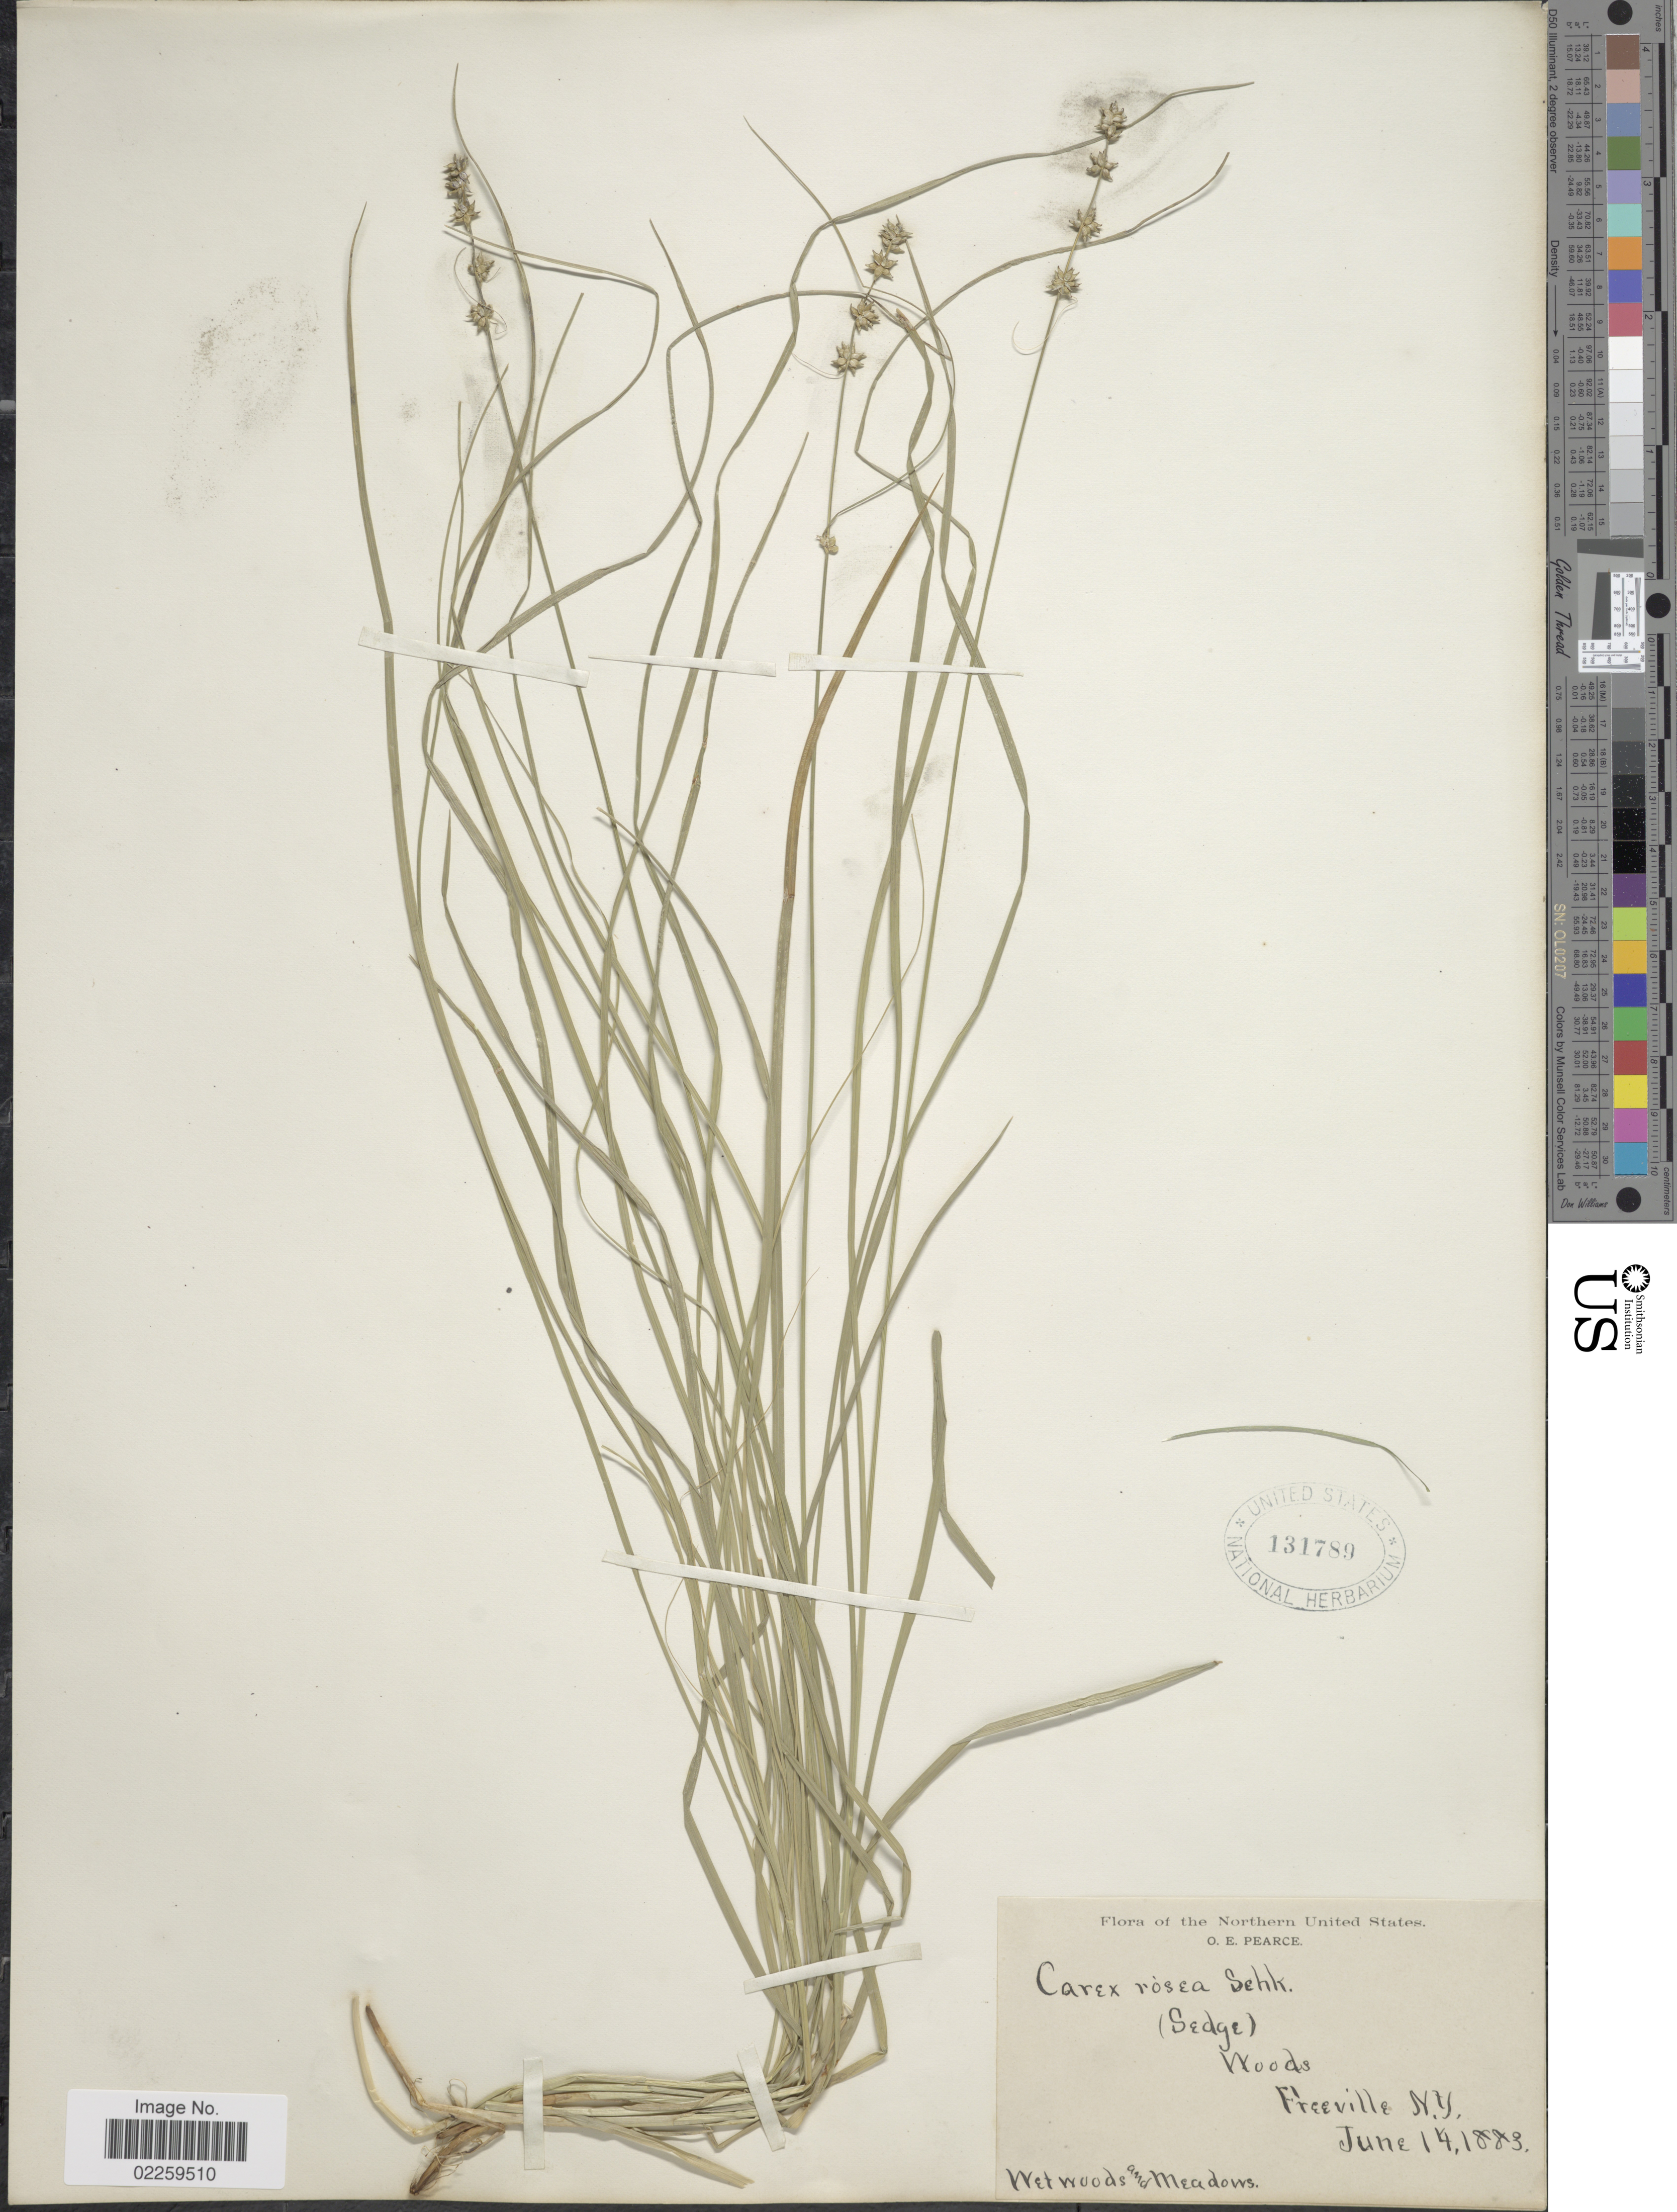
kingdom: Plantae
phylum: Tracheophyta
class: Liliopsida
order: Poales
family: Cyperaceae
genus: Carex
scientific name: Carex rosea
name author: Willd.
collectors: O. E. Pearce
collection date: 1883-06-14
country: United States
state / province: New York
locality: Northern United States, Woods Freeville N.Y.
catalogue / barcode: US 131789